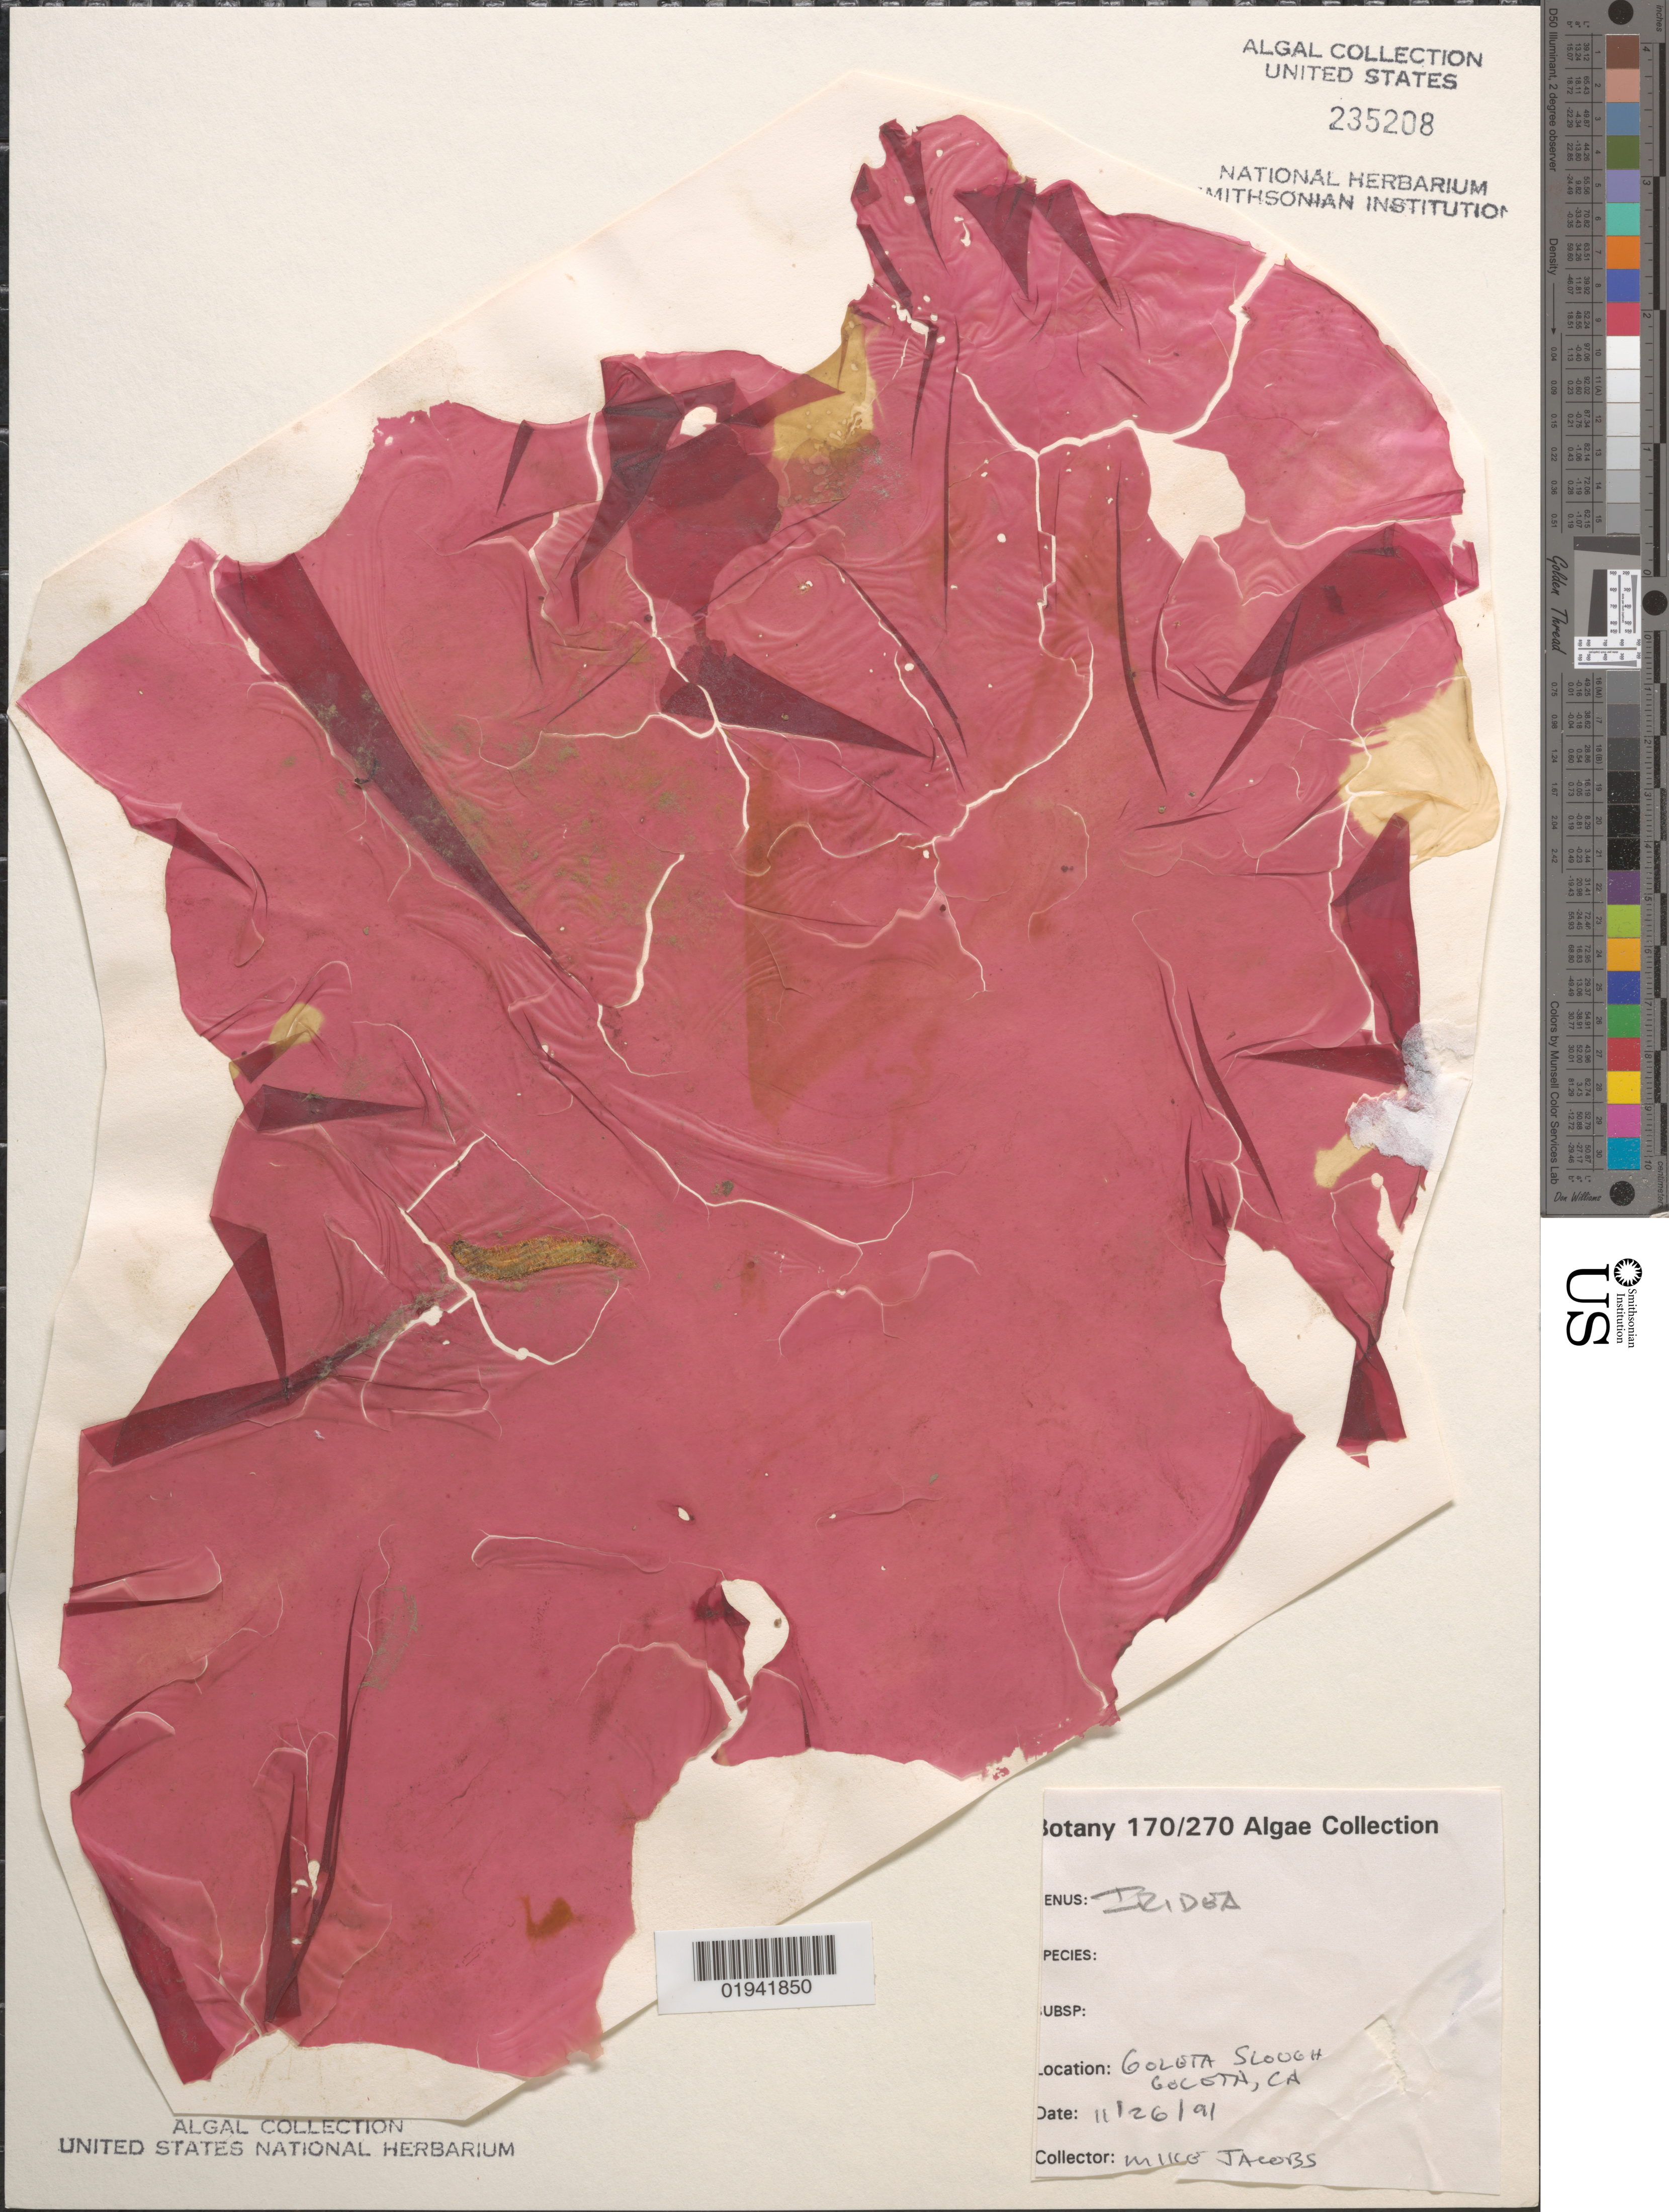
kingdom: Plantae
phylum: Rhodophyta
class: Florideophyceae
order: Gigartinales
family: Gigartinaceae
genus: Iridaea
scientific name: Iridaea sp.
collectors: M. Jacobs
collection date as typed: Transcribed d/m/y: 26/11/91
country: United States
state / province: California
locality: Goleta Slough. Goleta.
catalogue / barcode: US 235208